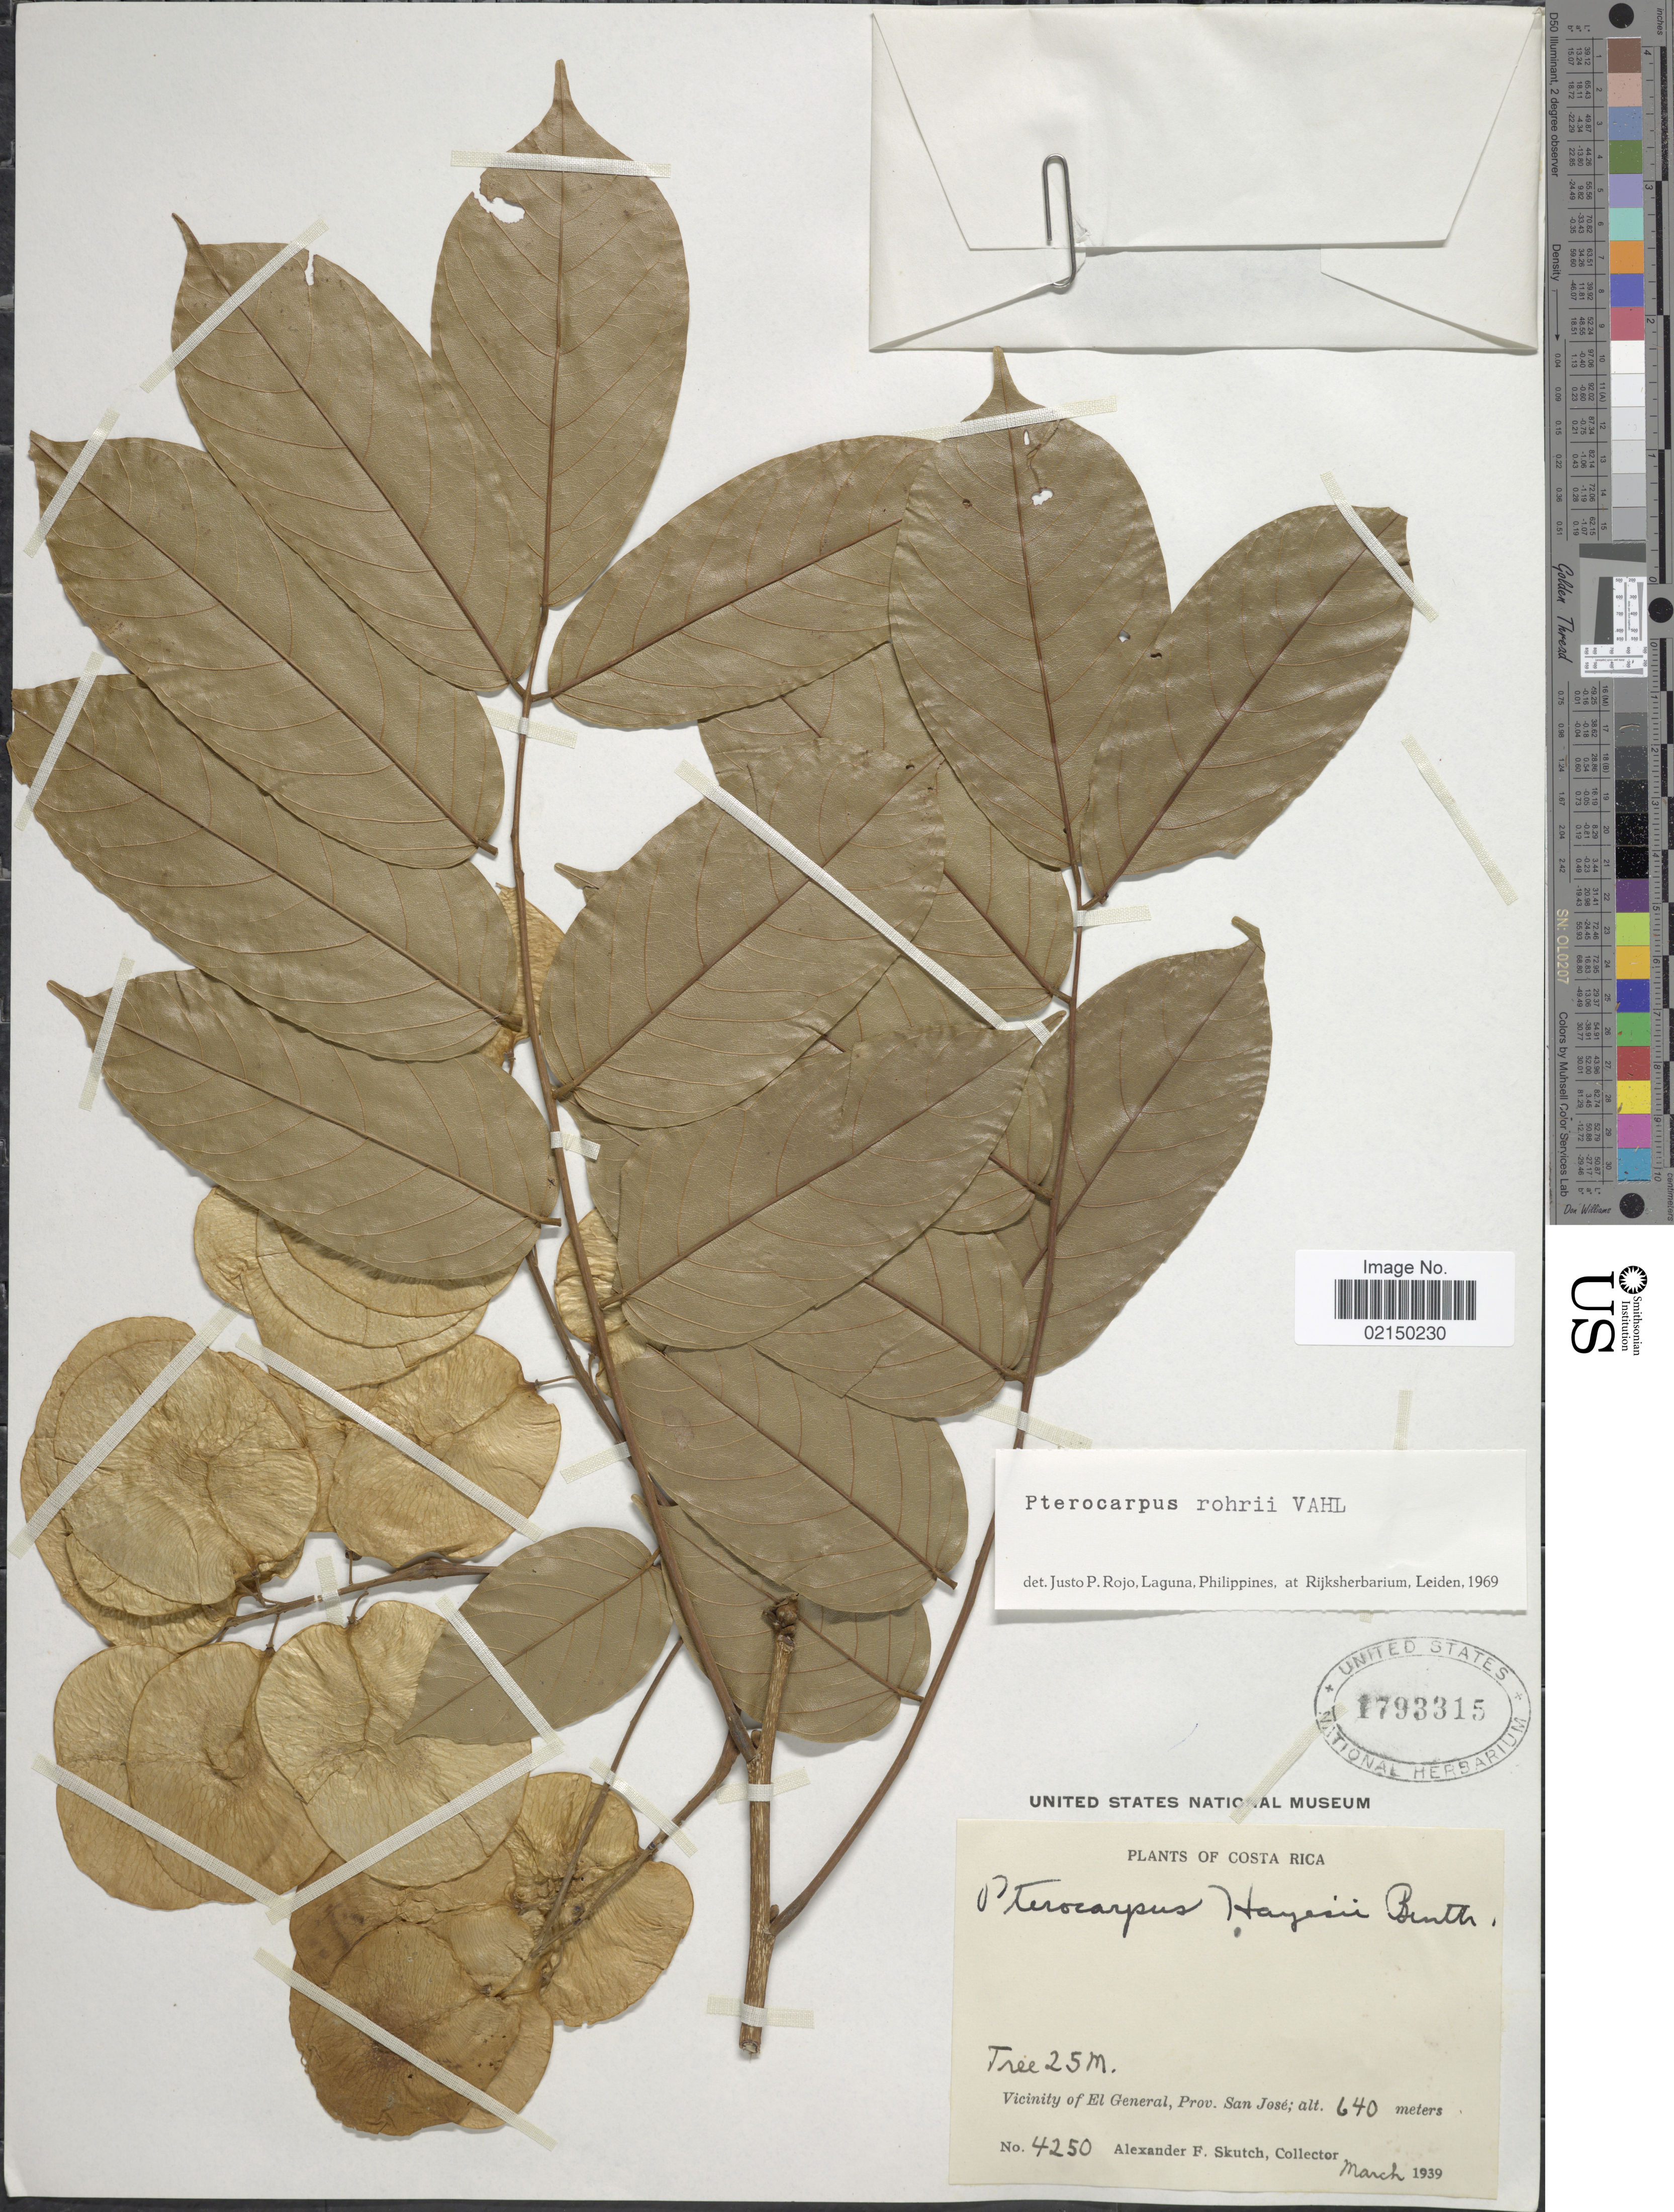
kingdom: Plantae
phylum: Tracheophyta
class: Magnoliopsida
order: Fabales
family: Fabaceae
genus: Pterocarpus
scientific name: Pterocarpus rohrii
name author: Vahl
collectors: A. F. Skutch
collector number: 4250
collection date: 1939-03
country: Costa Rica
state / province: San José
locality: Vicinity of El General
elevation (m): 640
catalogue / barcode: US 1793315